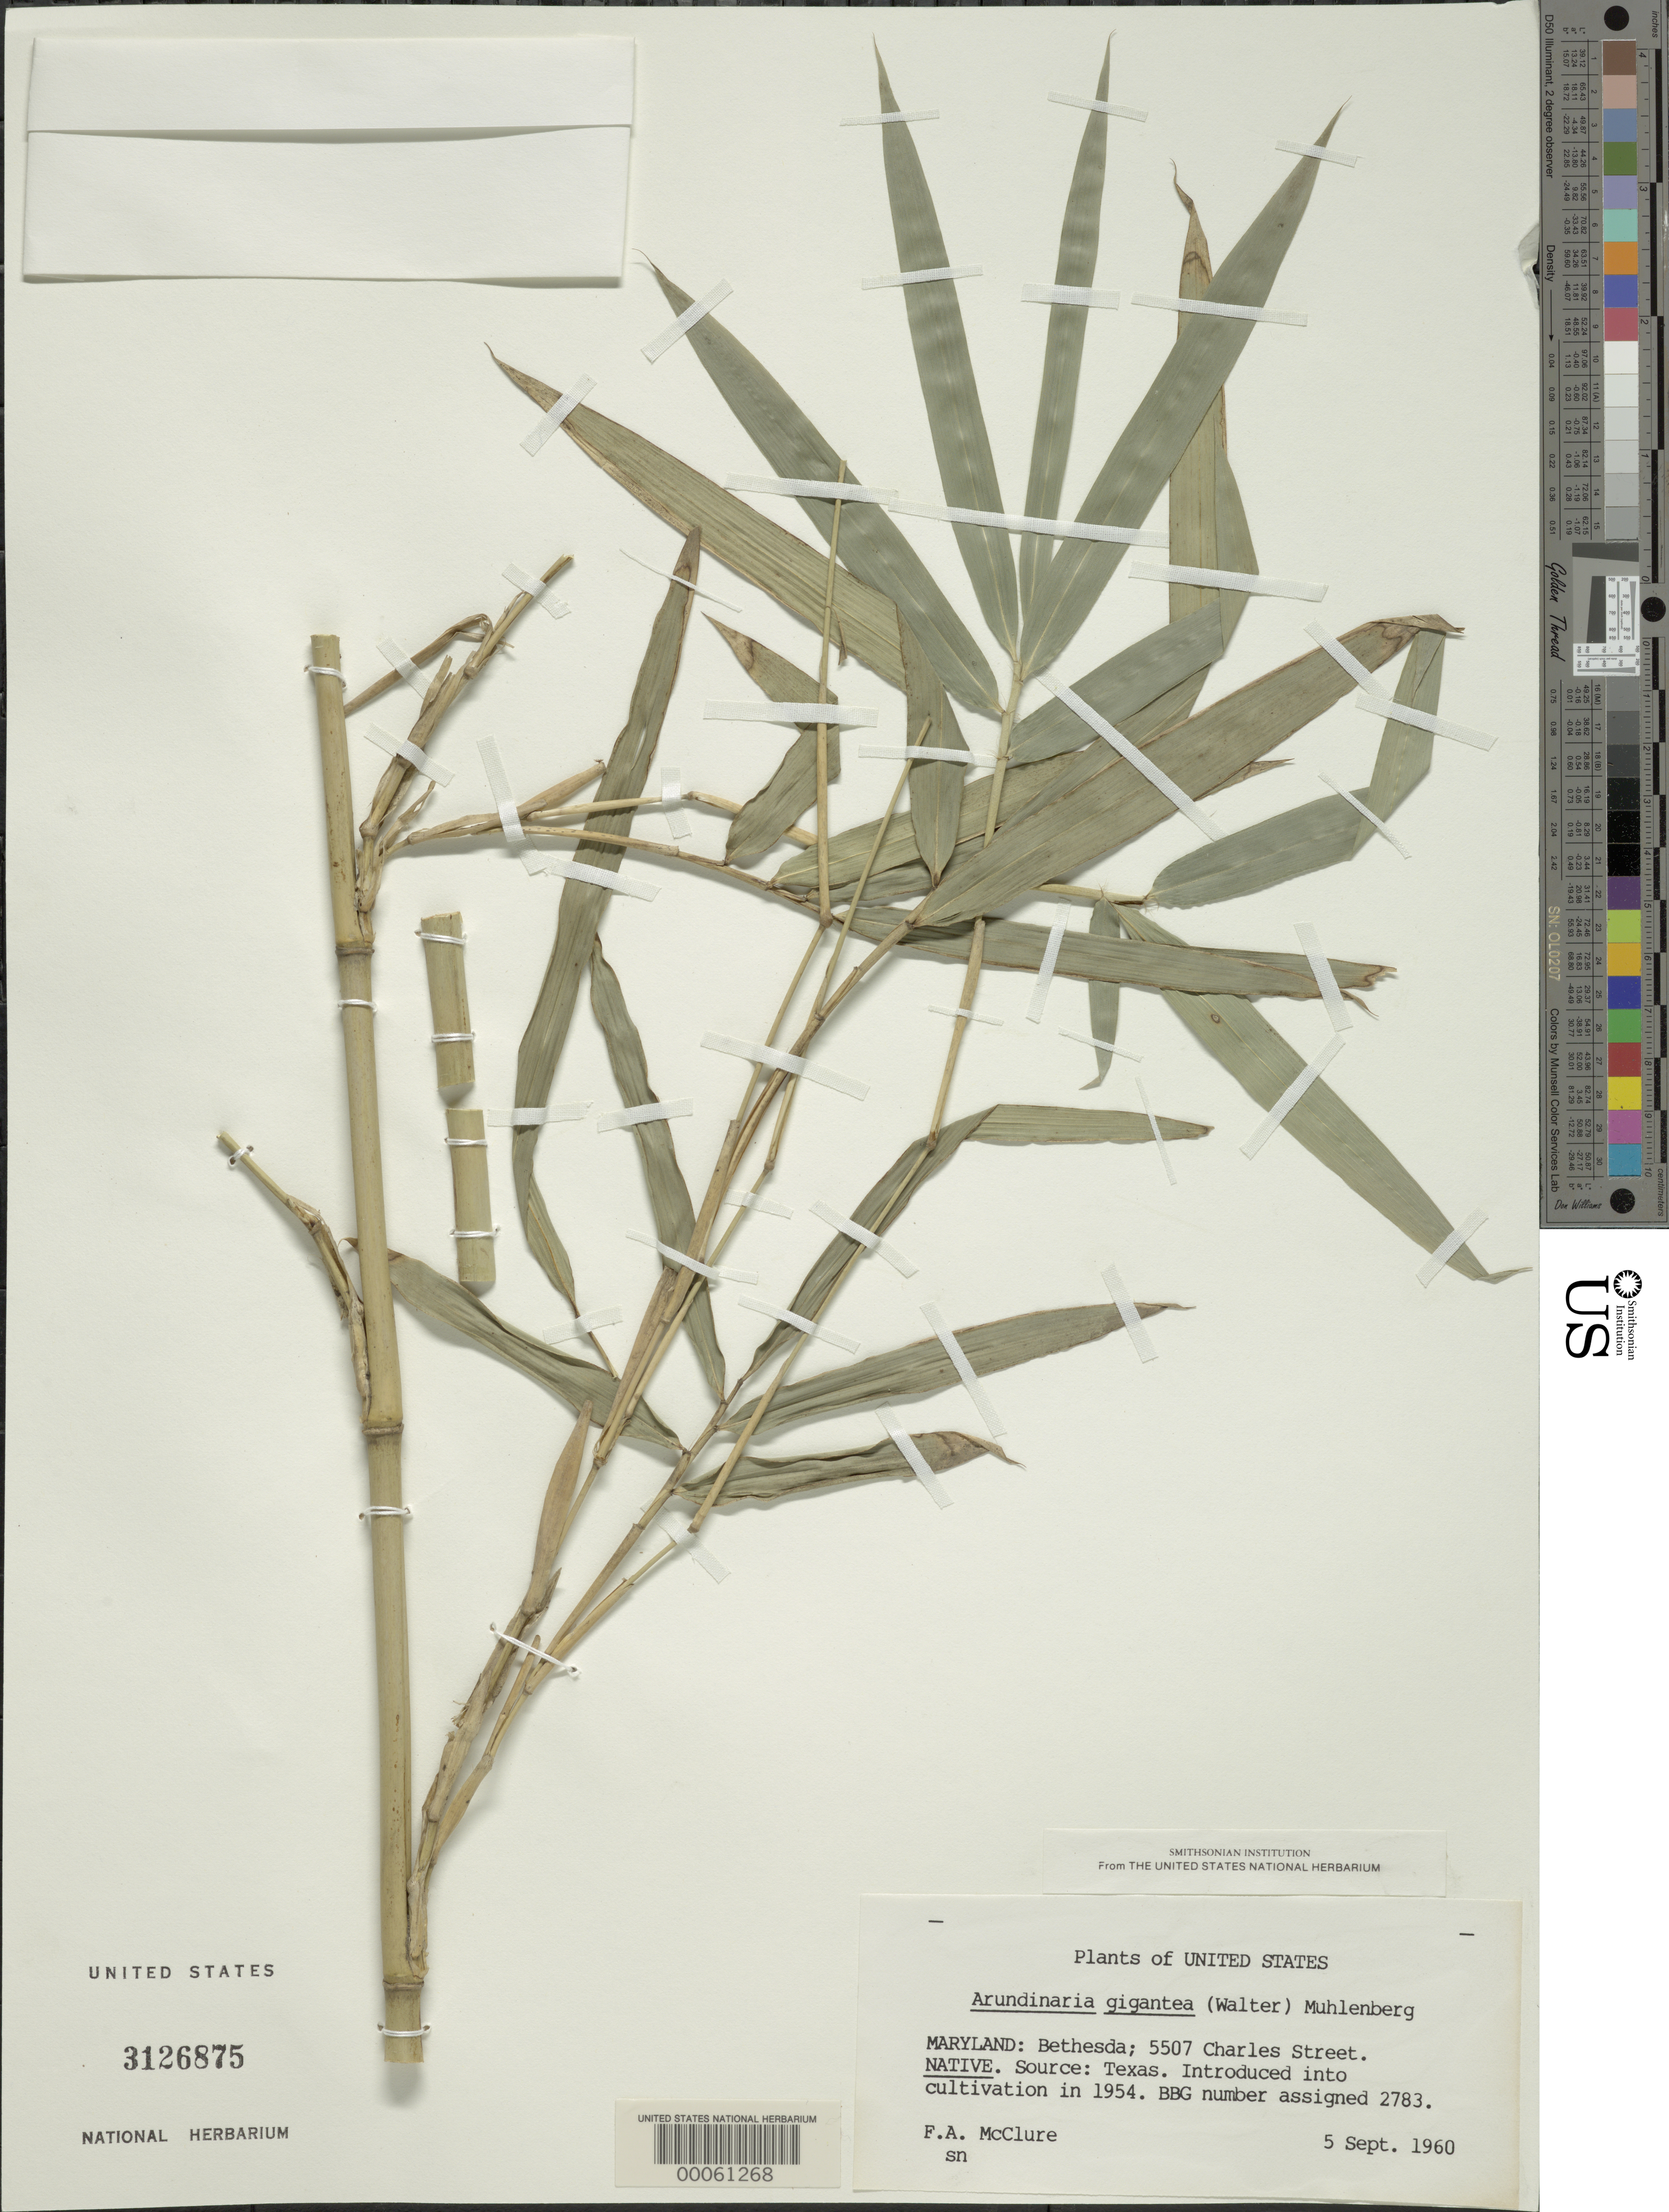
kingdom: Plantae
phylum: Tracheophyta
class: Liliopsida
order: Poales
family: Poaceae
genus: Arundinaria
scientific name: Arundinaria gigantea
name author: (Walter) Muhl.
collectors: F. A. McClure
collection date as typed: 05 Sep 1960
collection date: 1960-09-05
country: United States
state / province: Maryland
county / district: Montgomery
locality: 5507 Charles Street, Bethesda (McClure's garden)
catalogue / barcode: US 3126875